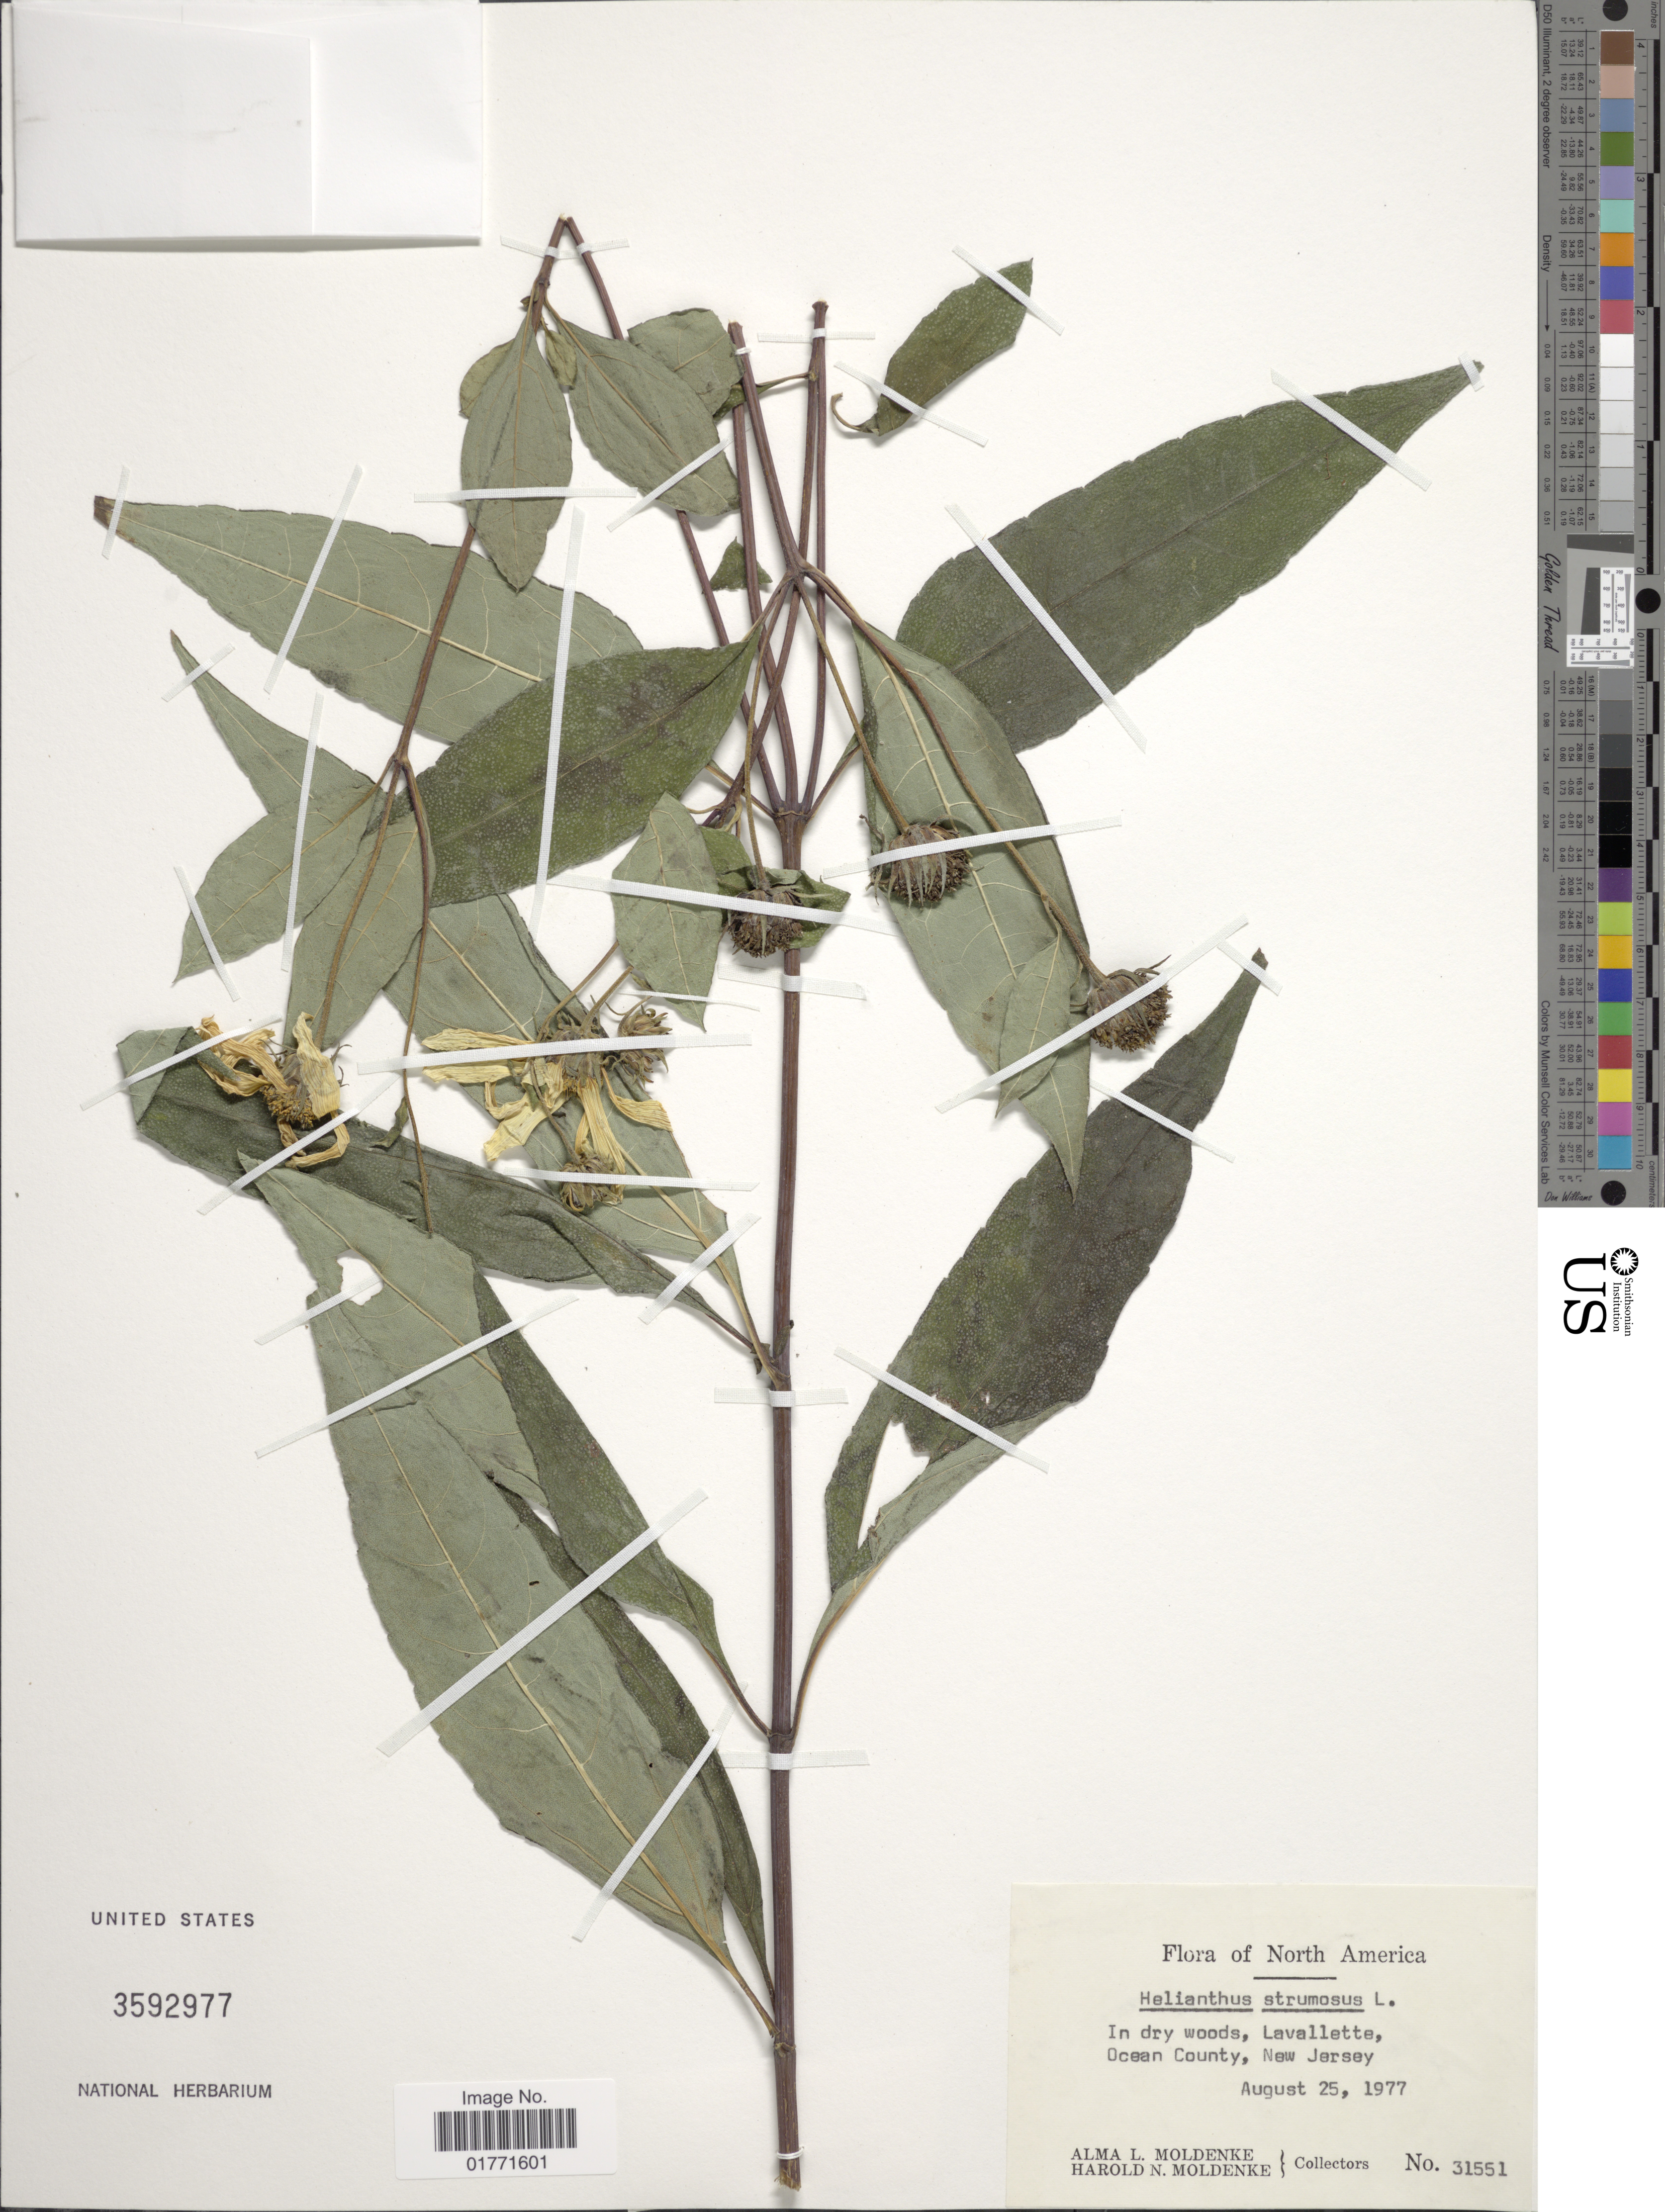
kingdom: Plantae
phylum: Tracheophyta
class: Magnoliopsida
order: Asterales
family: Asteraceae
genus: Helianthus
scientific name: Helianthus strumosus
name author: L.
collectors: A. L. Moldenke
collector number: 31551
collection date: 1977-08-25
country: United States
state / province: New Jersey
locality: North America, Lavallette, Ocean County, New Jersey.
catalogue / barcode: US 3592977